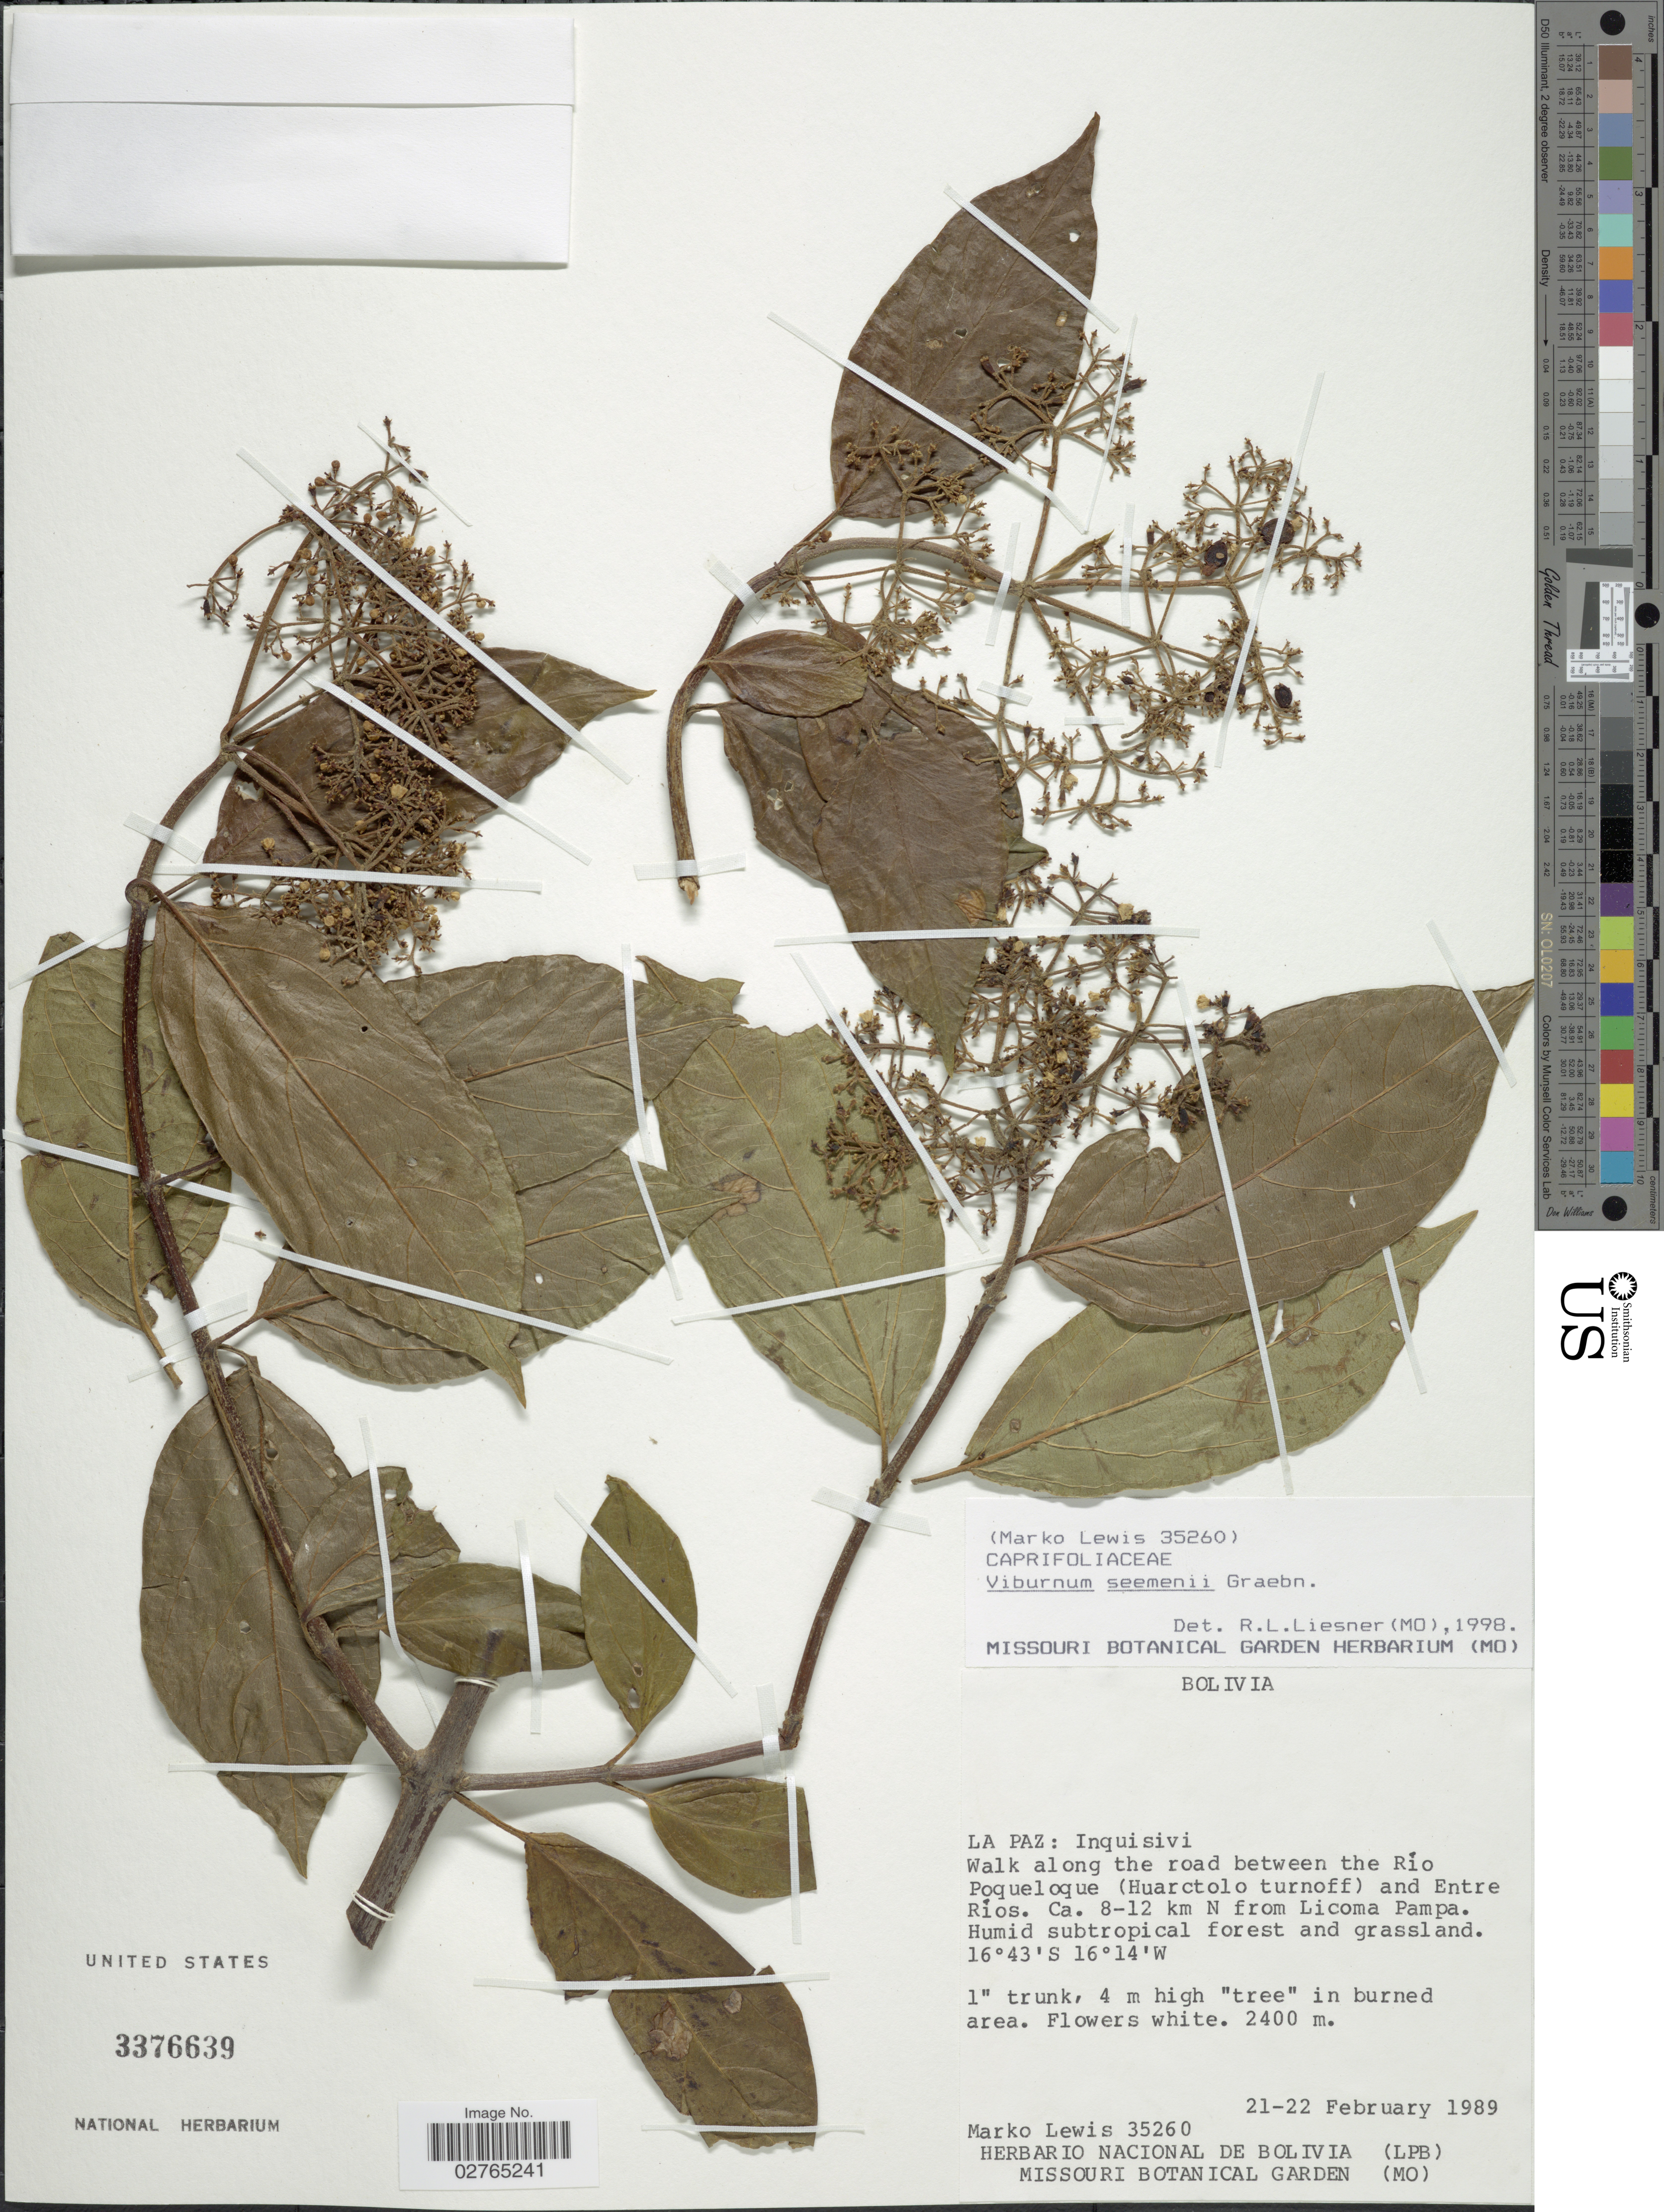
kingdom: Plantae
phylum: Tracheophyta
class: Magnoliopsida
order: Dipsacales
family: Viburnaceae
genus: Viburnum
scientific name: Viburnum seemenii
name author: Graebn. in Urb.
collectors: M. A. Lewis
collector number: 35260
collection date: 1989-02-21/1989-02-22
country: Bolivia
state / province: La Paz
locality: Inquisivi. Walk along the road between the Rio Poqueloque (Huarctolo turnoff) and Entre Rios. Ca. 8-12 km N from Licoma Pampa.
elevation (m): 2400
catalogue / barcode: US 3376639